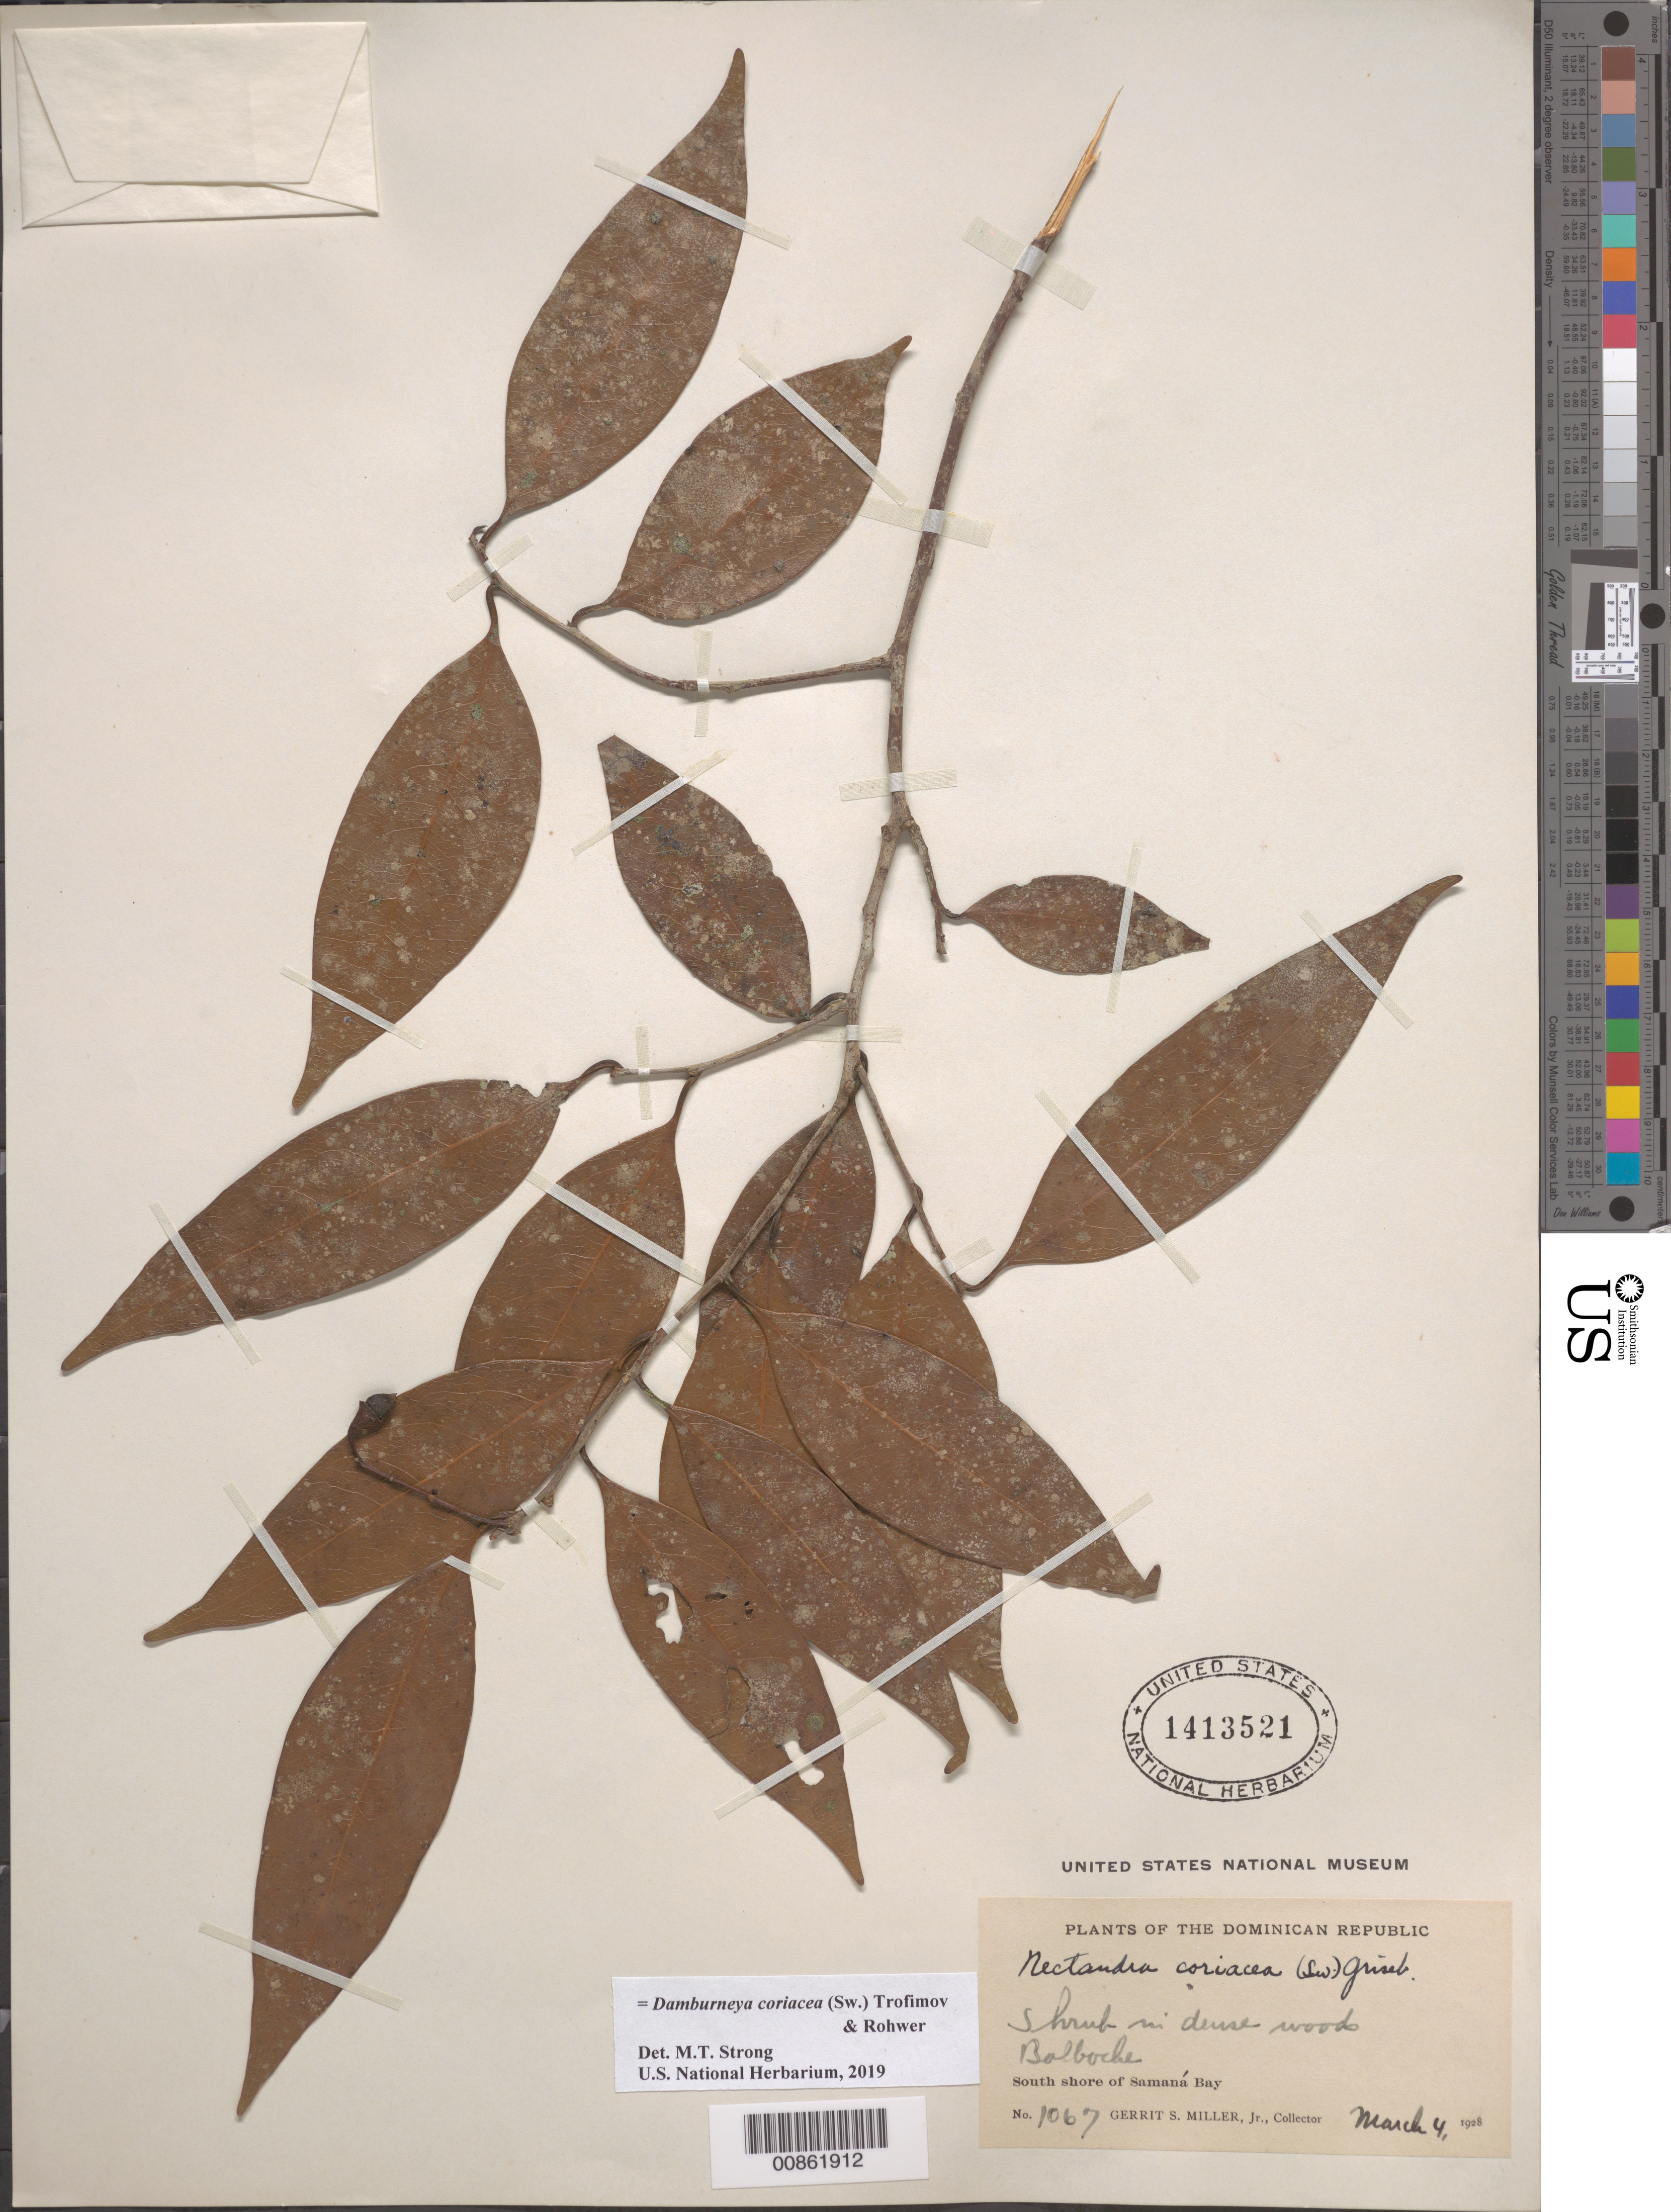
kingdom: Plantae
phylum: Tracheophyta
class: Magnoliopsida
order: Laurales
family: Lauraceae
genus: Damburneya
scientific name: Damburneya coriacea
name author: (Sw.) Trofimov & Rohwer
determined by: Strong, M. T., (US), Smithsonian Institution - National Museum of Natural History (UNITED STATES)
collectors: G. S. Miller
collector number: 1067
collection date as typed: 04 Mar 1928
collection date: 1928-03-04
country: Dominican Republic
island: Hispaniola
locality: South shore of Samaná Bay.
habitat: In dense woods.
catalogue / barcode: US 1413521